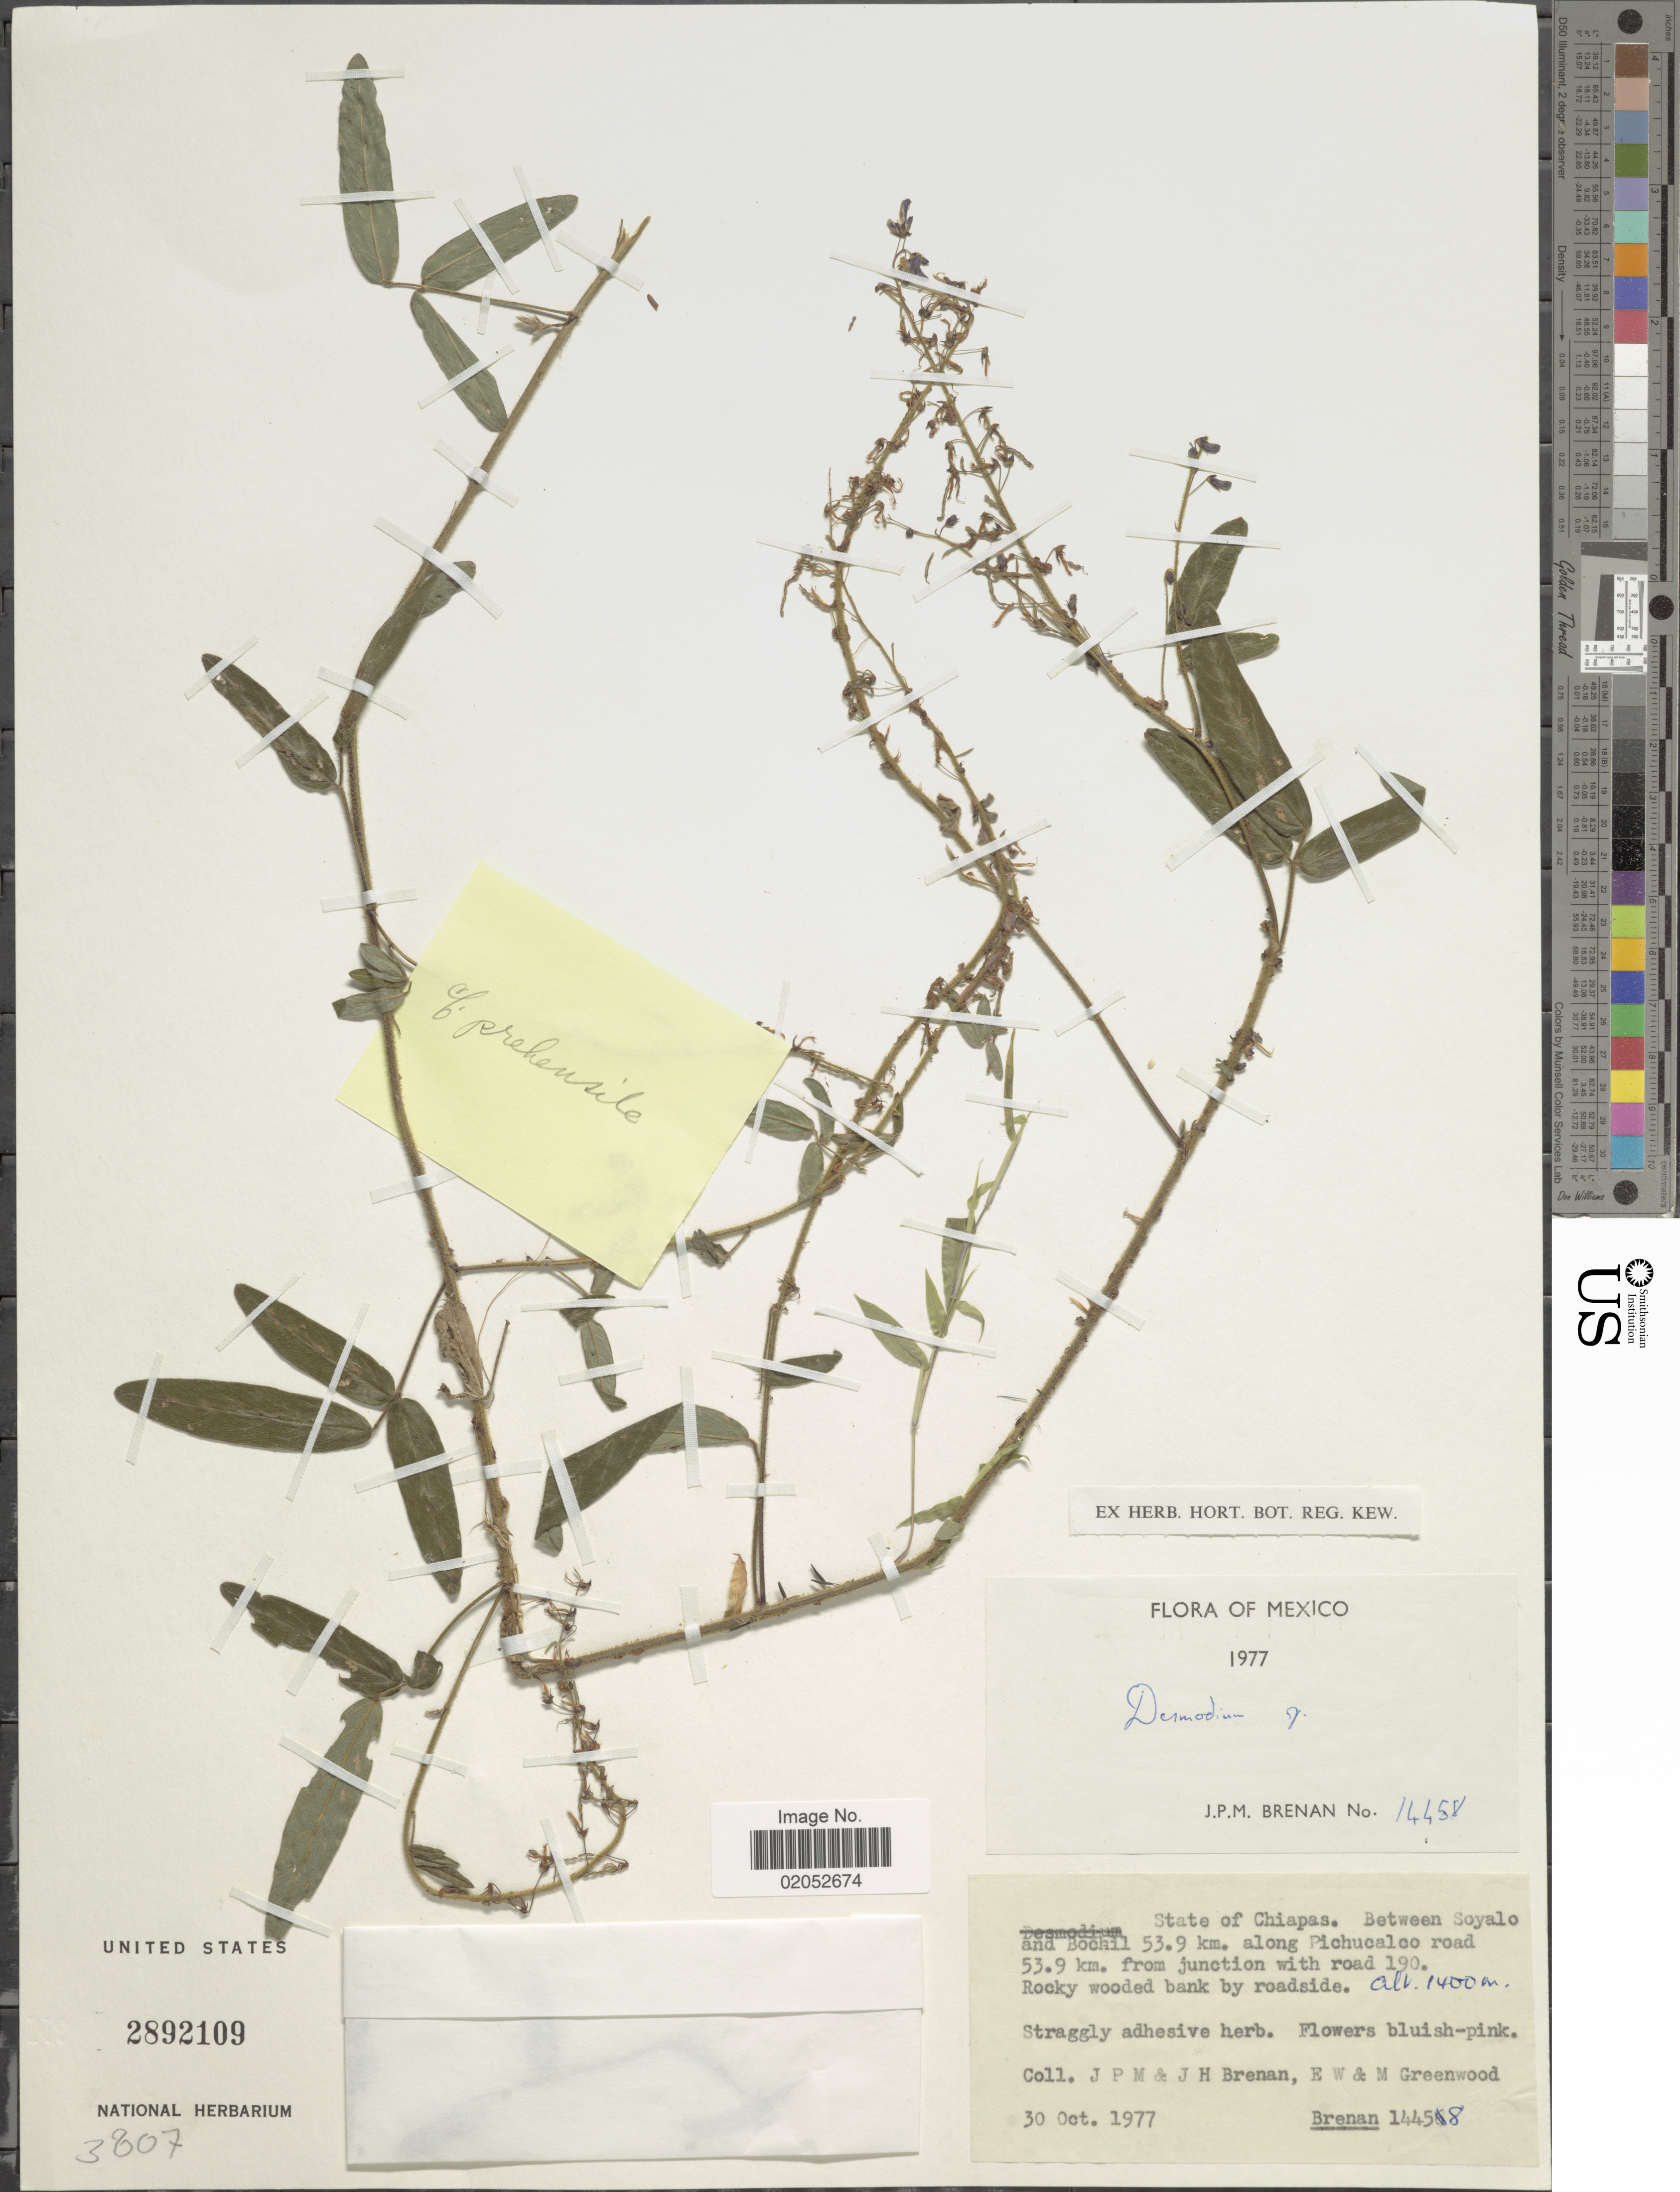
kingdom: Plantae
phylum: Tracheophyta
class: Magnoliopsida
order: Fabales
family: Fabaceae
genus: Desmodium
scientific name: Desmodium prehensile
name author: Schltdl.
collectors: J. Brenan, J. H. Brenan, E. Greenwood & Greenwood, M.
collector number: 14458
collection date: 1977-10-30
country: Mexico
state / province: Chiapas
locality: State of Chiapas, Between Soyalo and Bochil, 53.9 km along Pichucalco road 53.9 km. from junction with road 190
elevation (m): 1400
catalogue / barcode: US 2892109